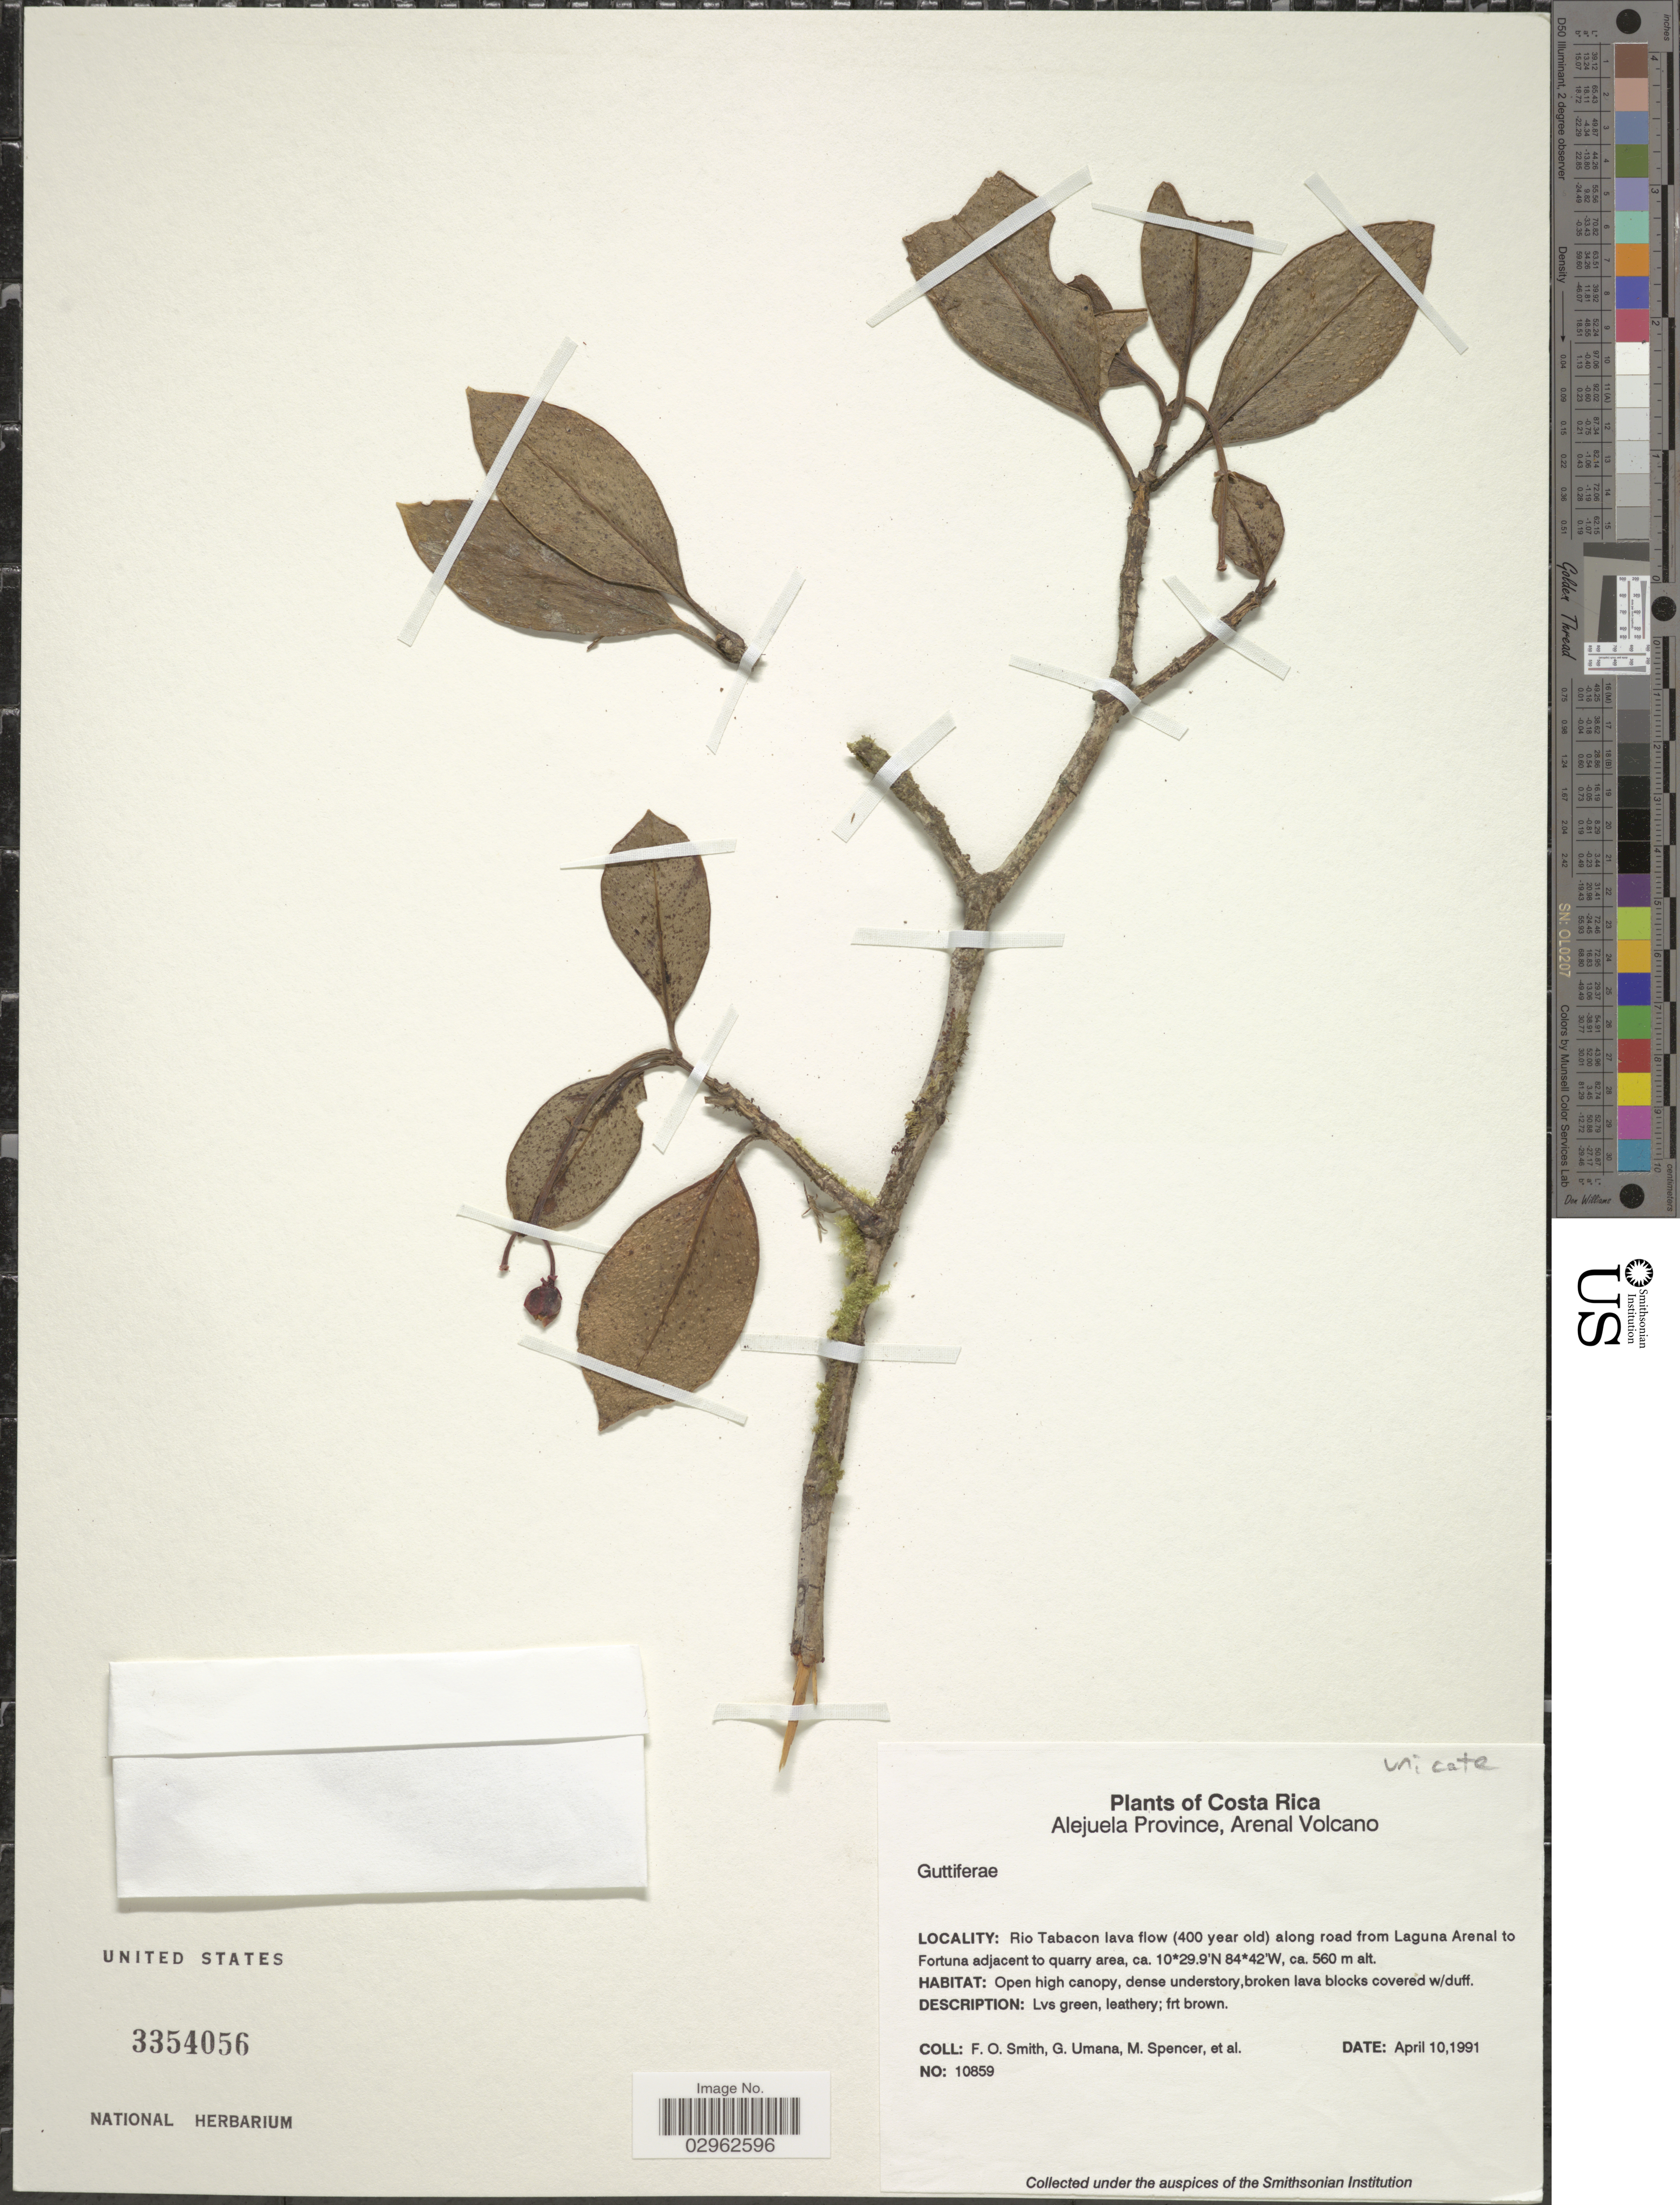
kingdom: Plantae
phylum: Tracheophyta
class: Magnoliopsida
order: Malpighiales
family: Clusiaceae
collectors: F. Smith, G. Umana, M. Spencer & et al.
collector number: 10859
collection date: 1991-04-10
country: Costa Rica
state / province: Alajuela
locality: Alejuela Province, Arenal Volcano, Rio Tabacon lava flow (400 year old) along road from Laguna Arenal to Fortuna adjacent to quarry area.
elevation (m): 560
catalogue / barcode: US 3354056